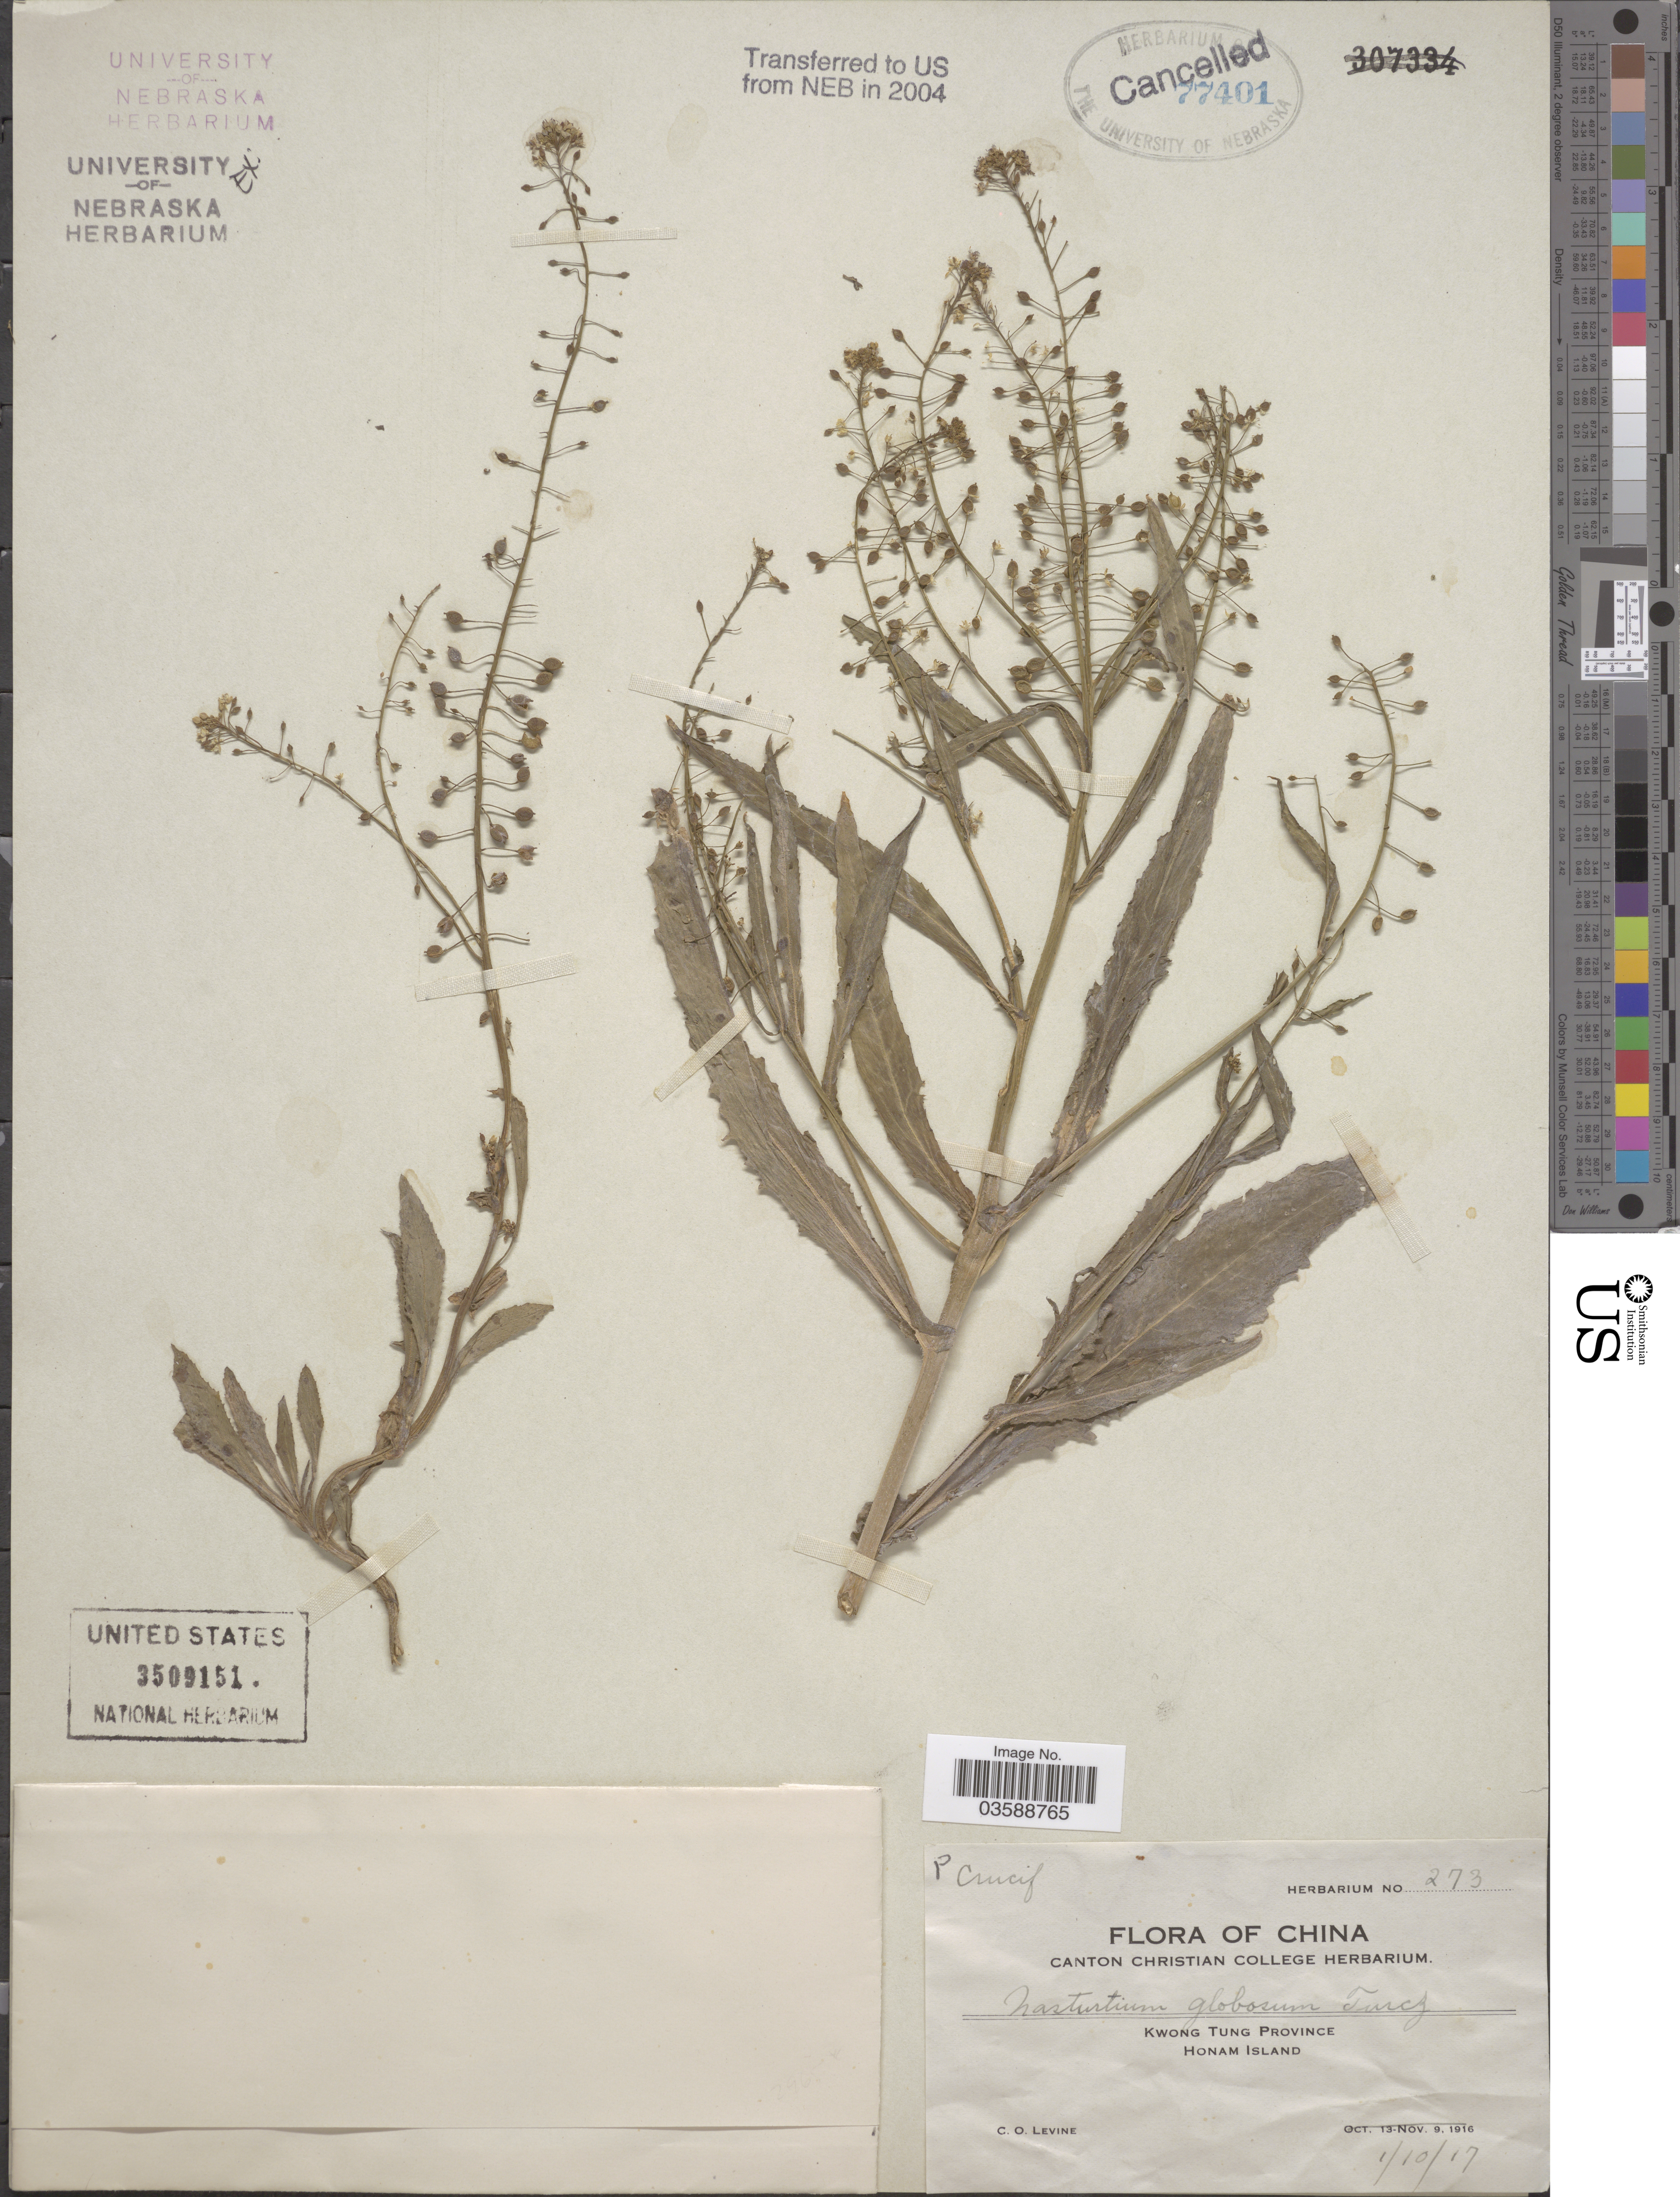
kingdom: Plantae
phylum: Tracheophyta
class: Magnoliopsida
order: Brassicales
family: Brassicaceae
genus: Rorippa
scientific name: Rorippa globosa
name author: (Turcz. ex Fisch. & C.A. Mey.) Mayek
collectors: C. O. Levine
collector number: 273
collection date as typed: Transcribed d/m/y: 1/10/17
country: China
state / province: Guangdong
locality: Kwong Tung Province Honam Island.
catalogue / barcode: US 3509151